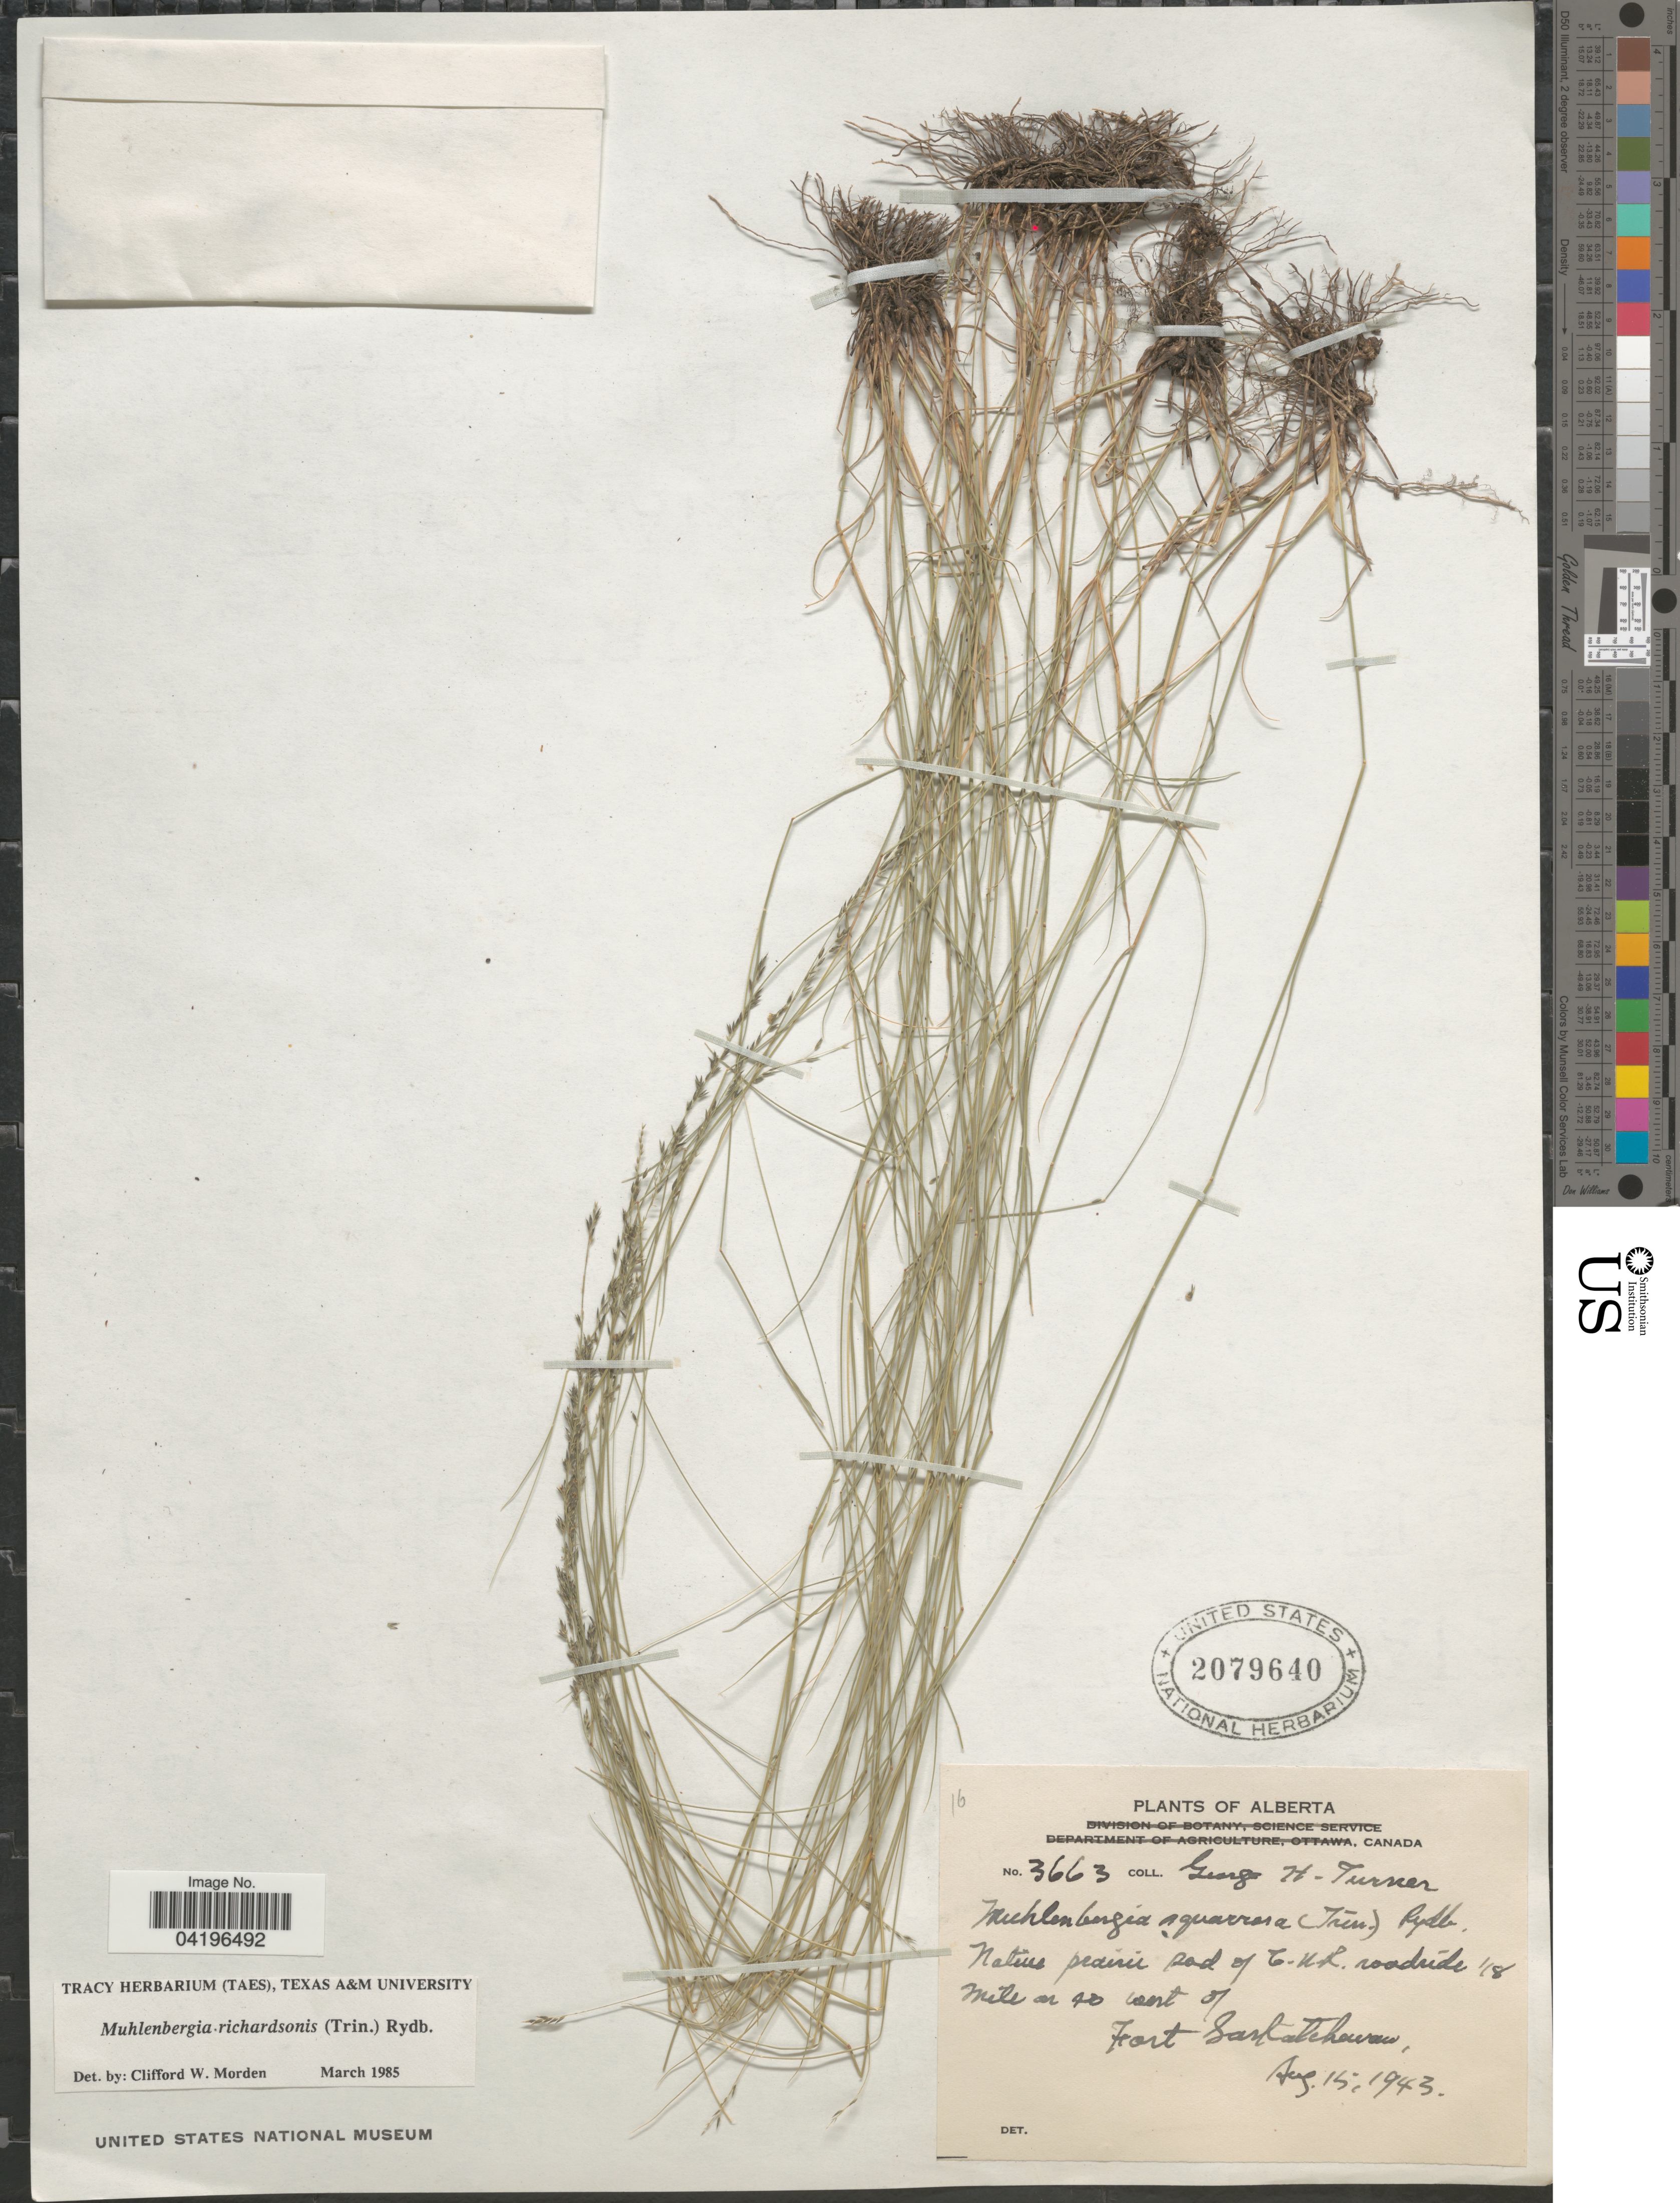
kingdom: Plantae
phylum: Tracheophyta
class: Liliopsida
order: Poales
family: Poaceae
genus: Muhlenbergia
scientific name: Muhlenbergia richardsonis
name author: (Trin.) Rydb.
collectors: G. H. Turner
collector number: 3663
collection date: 1943-08-15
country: Canada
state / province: Alberta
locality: Native prairie sod of T.H.R roadside 1/8 mile or so west of Fort Saskatchewan.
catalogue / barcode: US 2079640